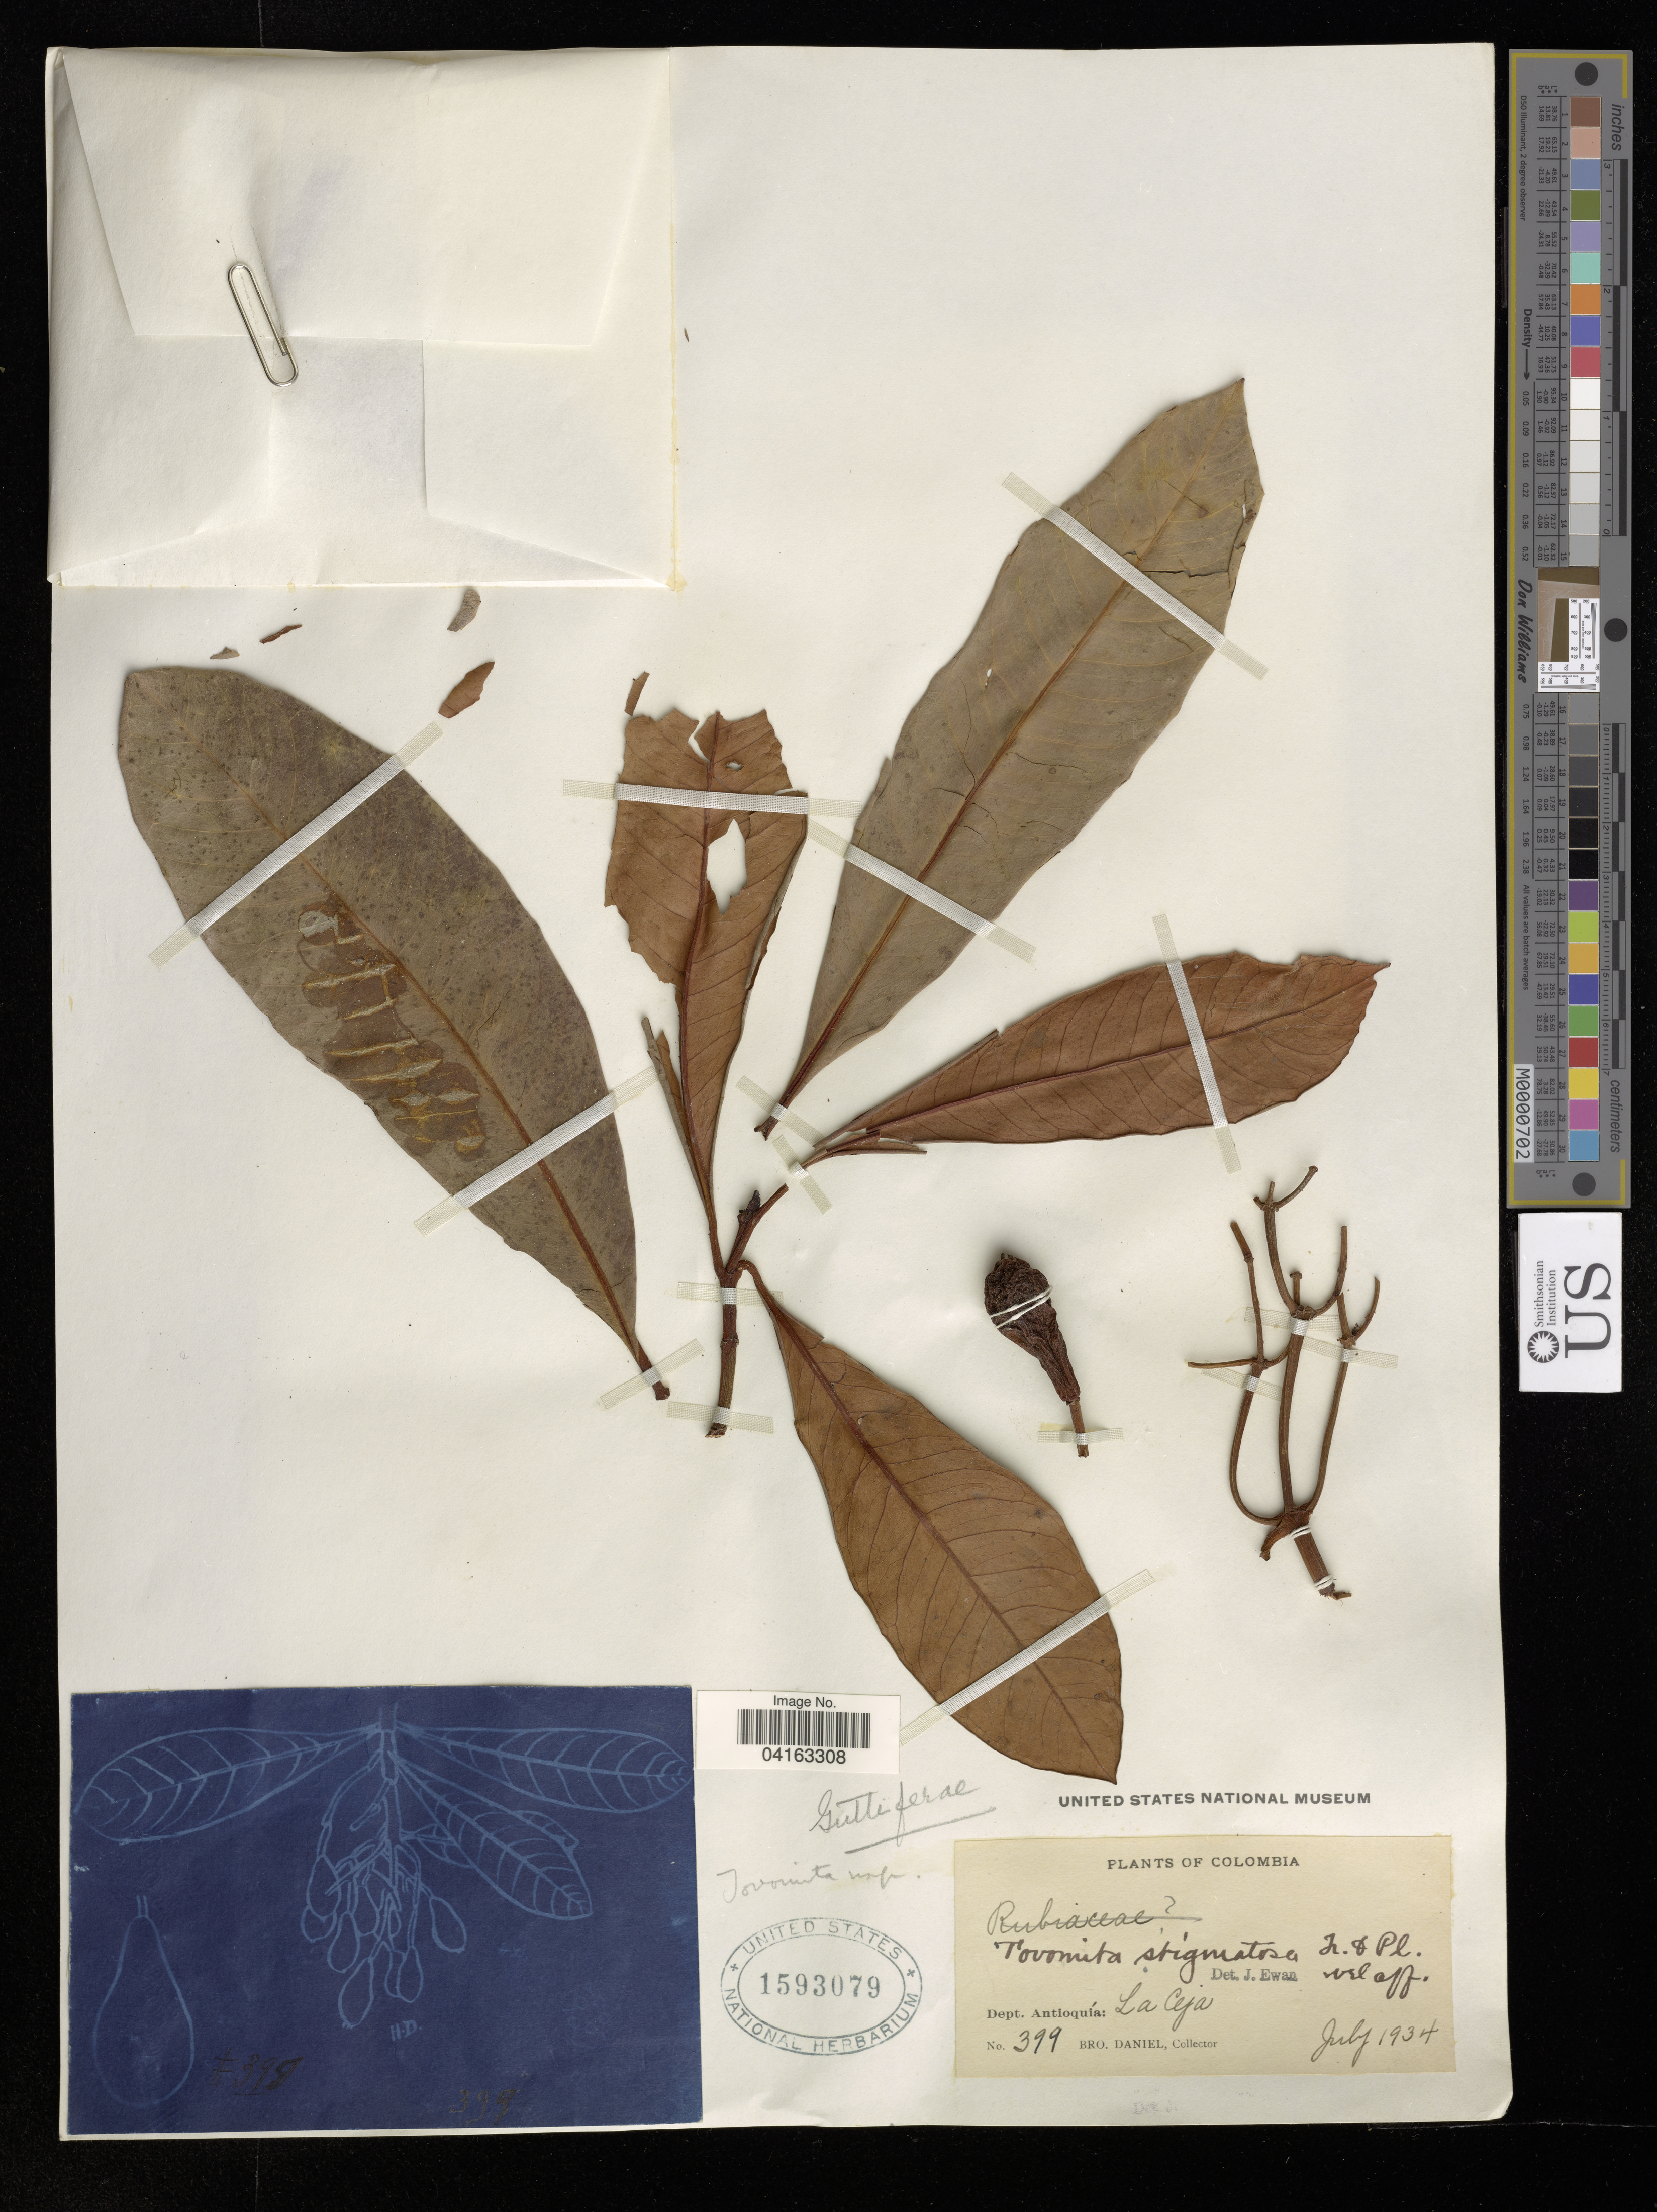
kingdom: Plantae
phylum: Tracheophyta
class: Magnoliopsida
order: Malpighiales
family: Clusiaceae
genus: Tovomita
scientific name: Tovomita stigmatosa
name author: Planch. & Triana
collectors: Bro. Daniel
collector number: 399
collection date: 1934-07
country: Colombia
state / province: Antioquia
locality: Dept. Antioquía: La Ceja.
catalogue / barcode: US 1593079